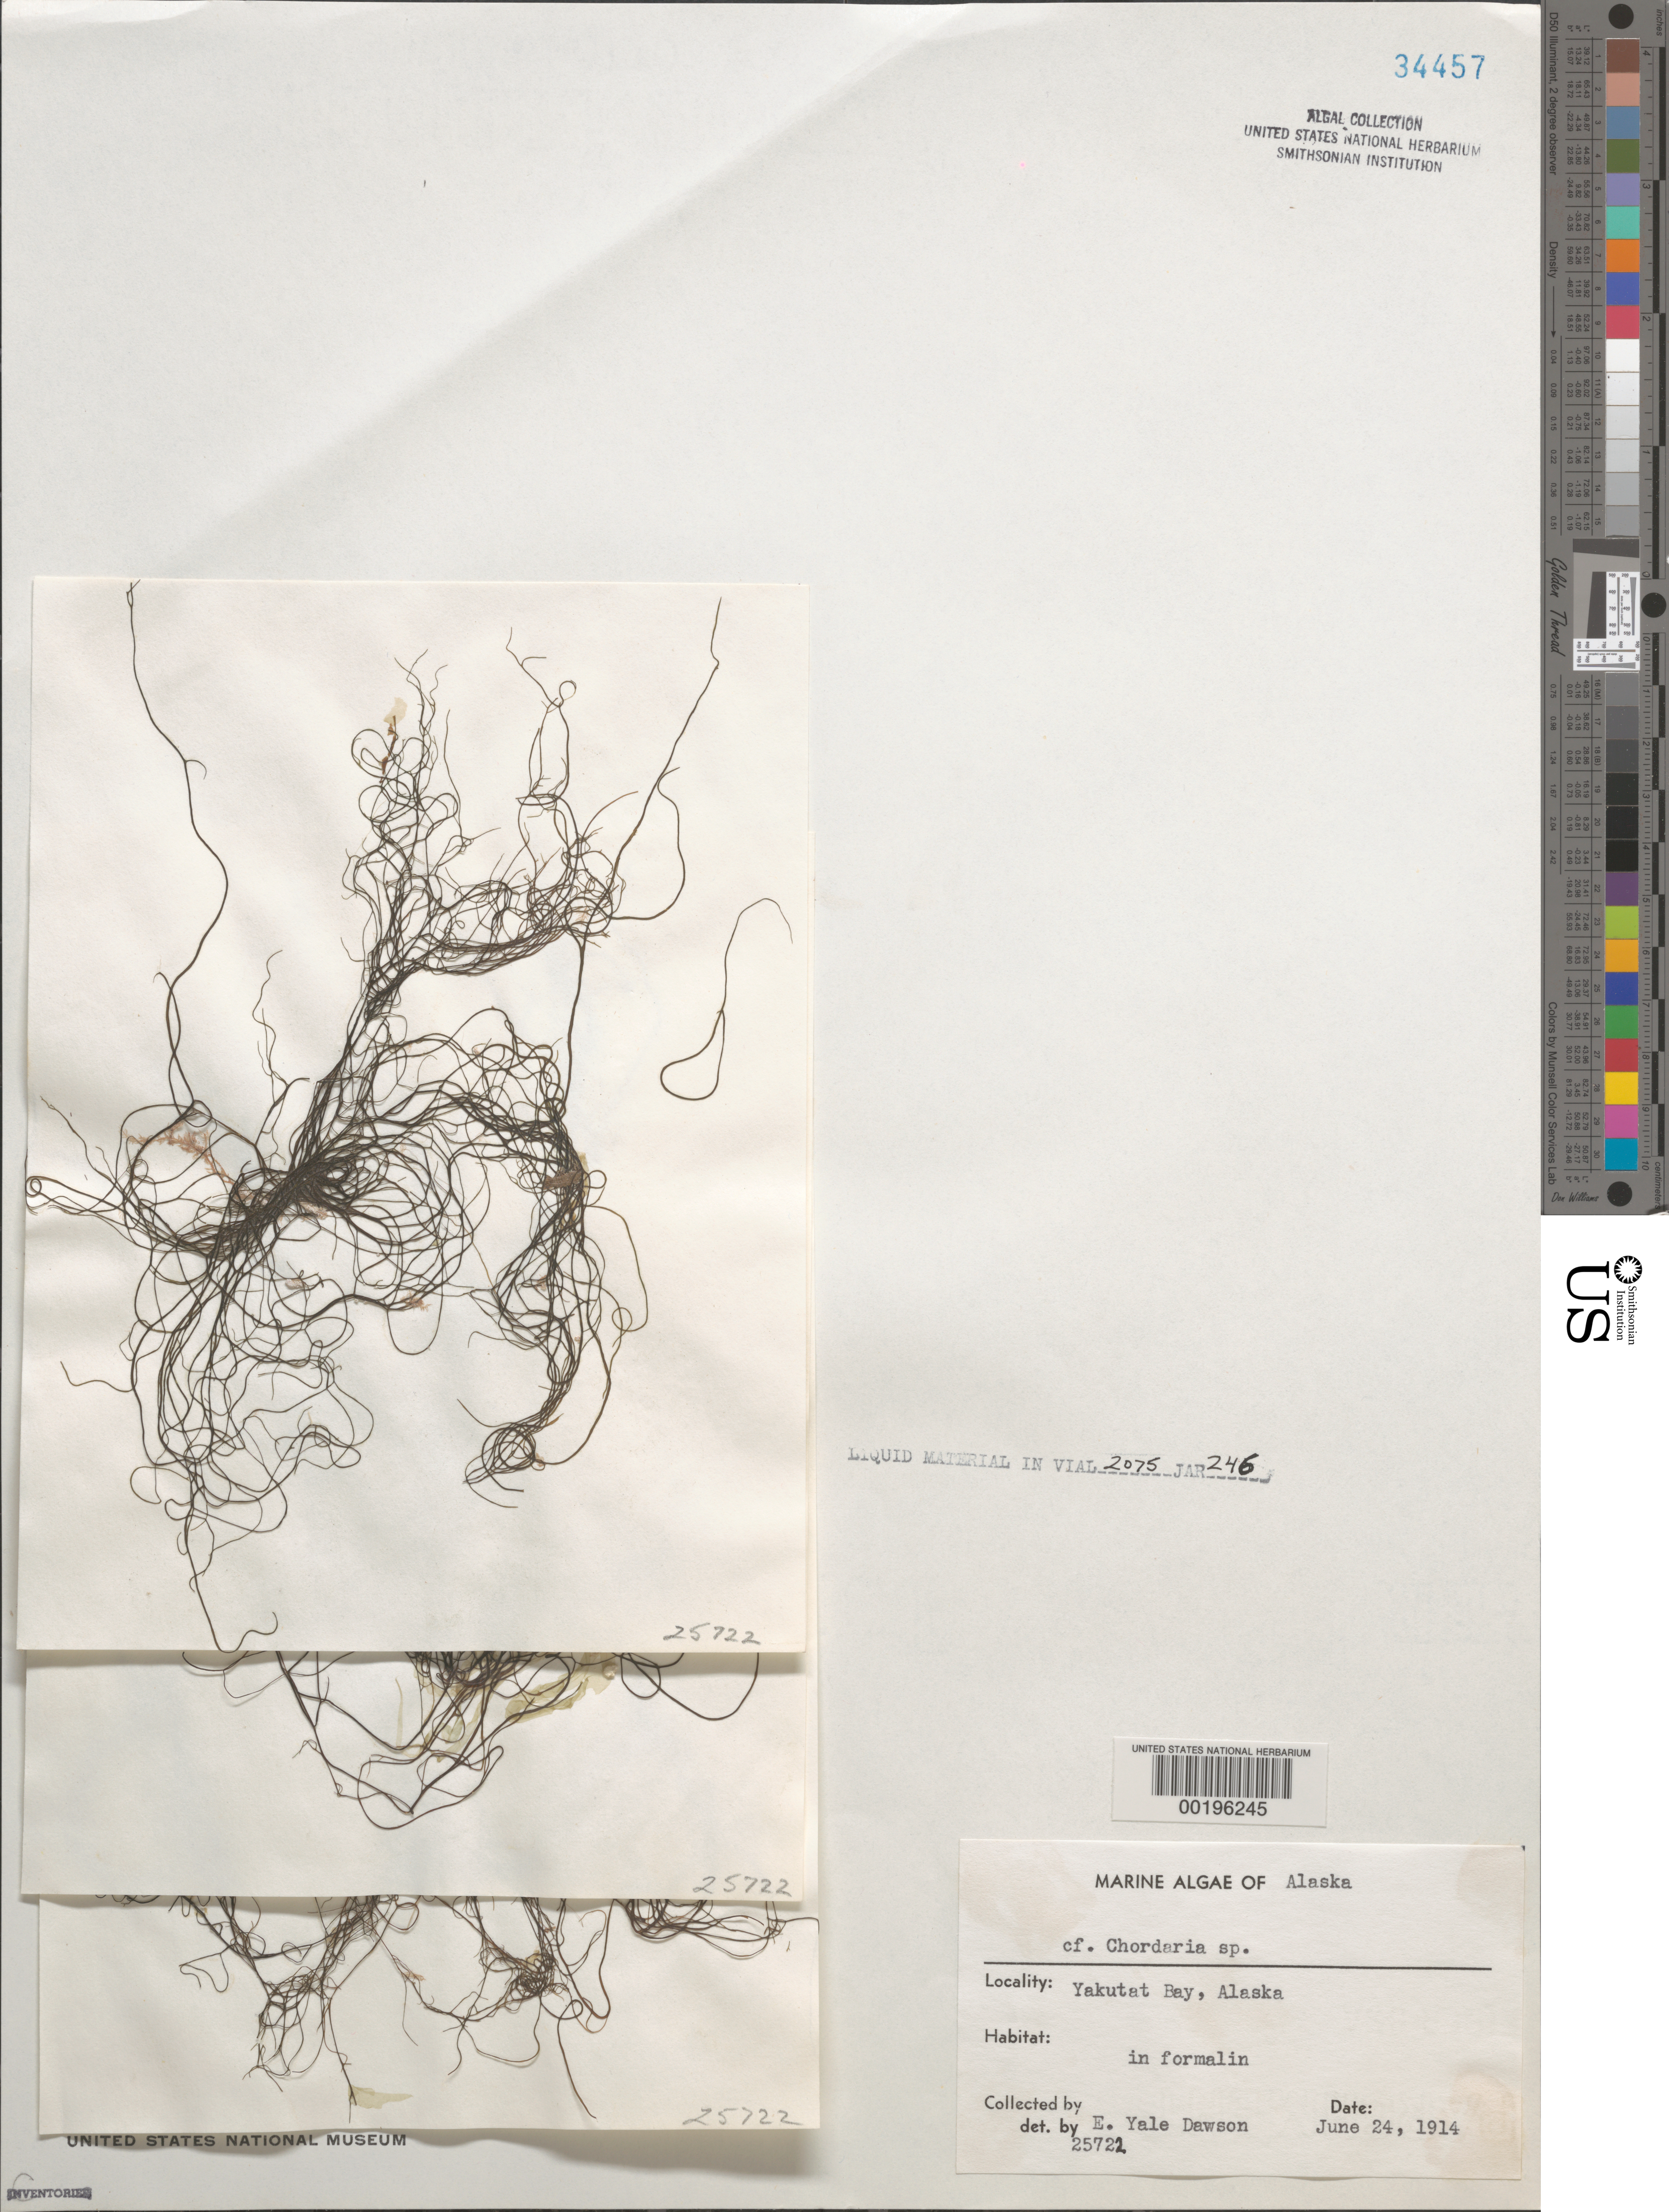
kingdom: Chromista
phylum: Ochrophyta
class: Phaeophyceae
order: Ectocarpales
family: Chordariaceae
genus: Chordaria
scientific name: Chordaria sp.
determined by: Dawson, E. Y.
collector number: EYD 25722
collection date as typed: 24 Jun 1914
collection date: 1914-06-24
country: United States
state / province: Alaska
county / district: Skagway-Yakutat-Angoon Division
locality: Yakutat Bay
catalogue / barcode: US 34457